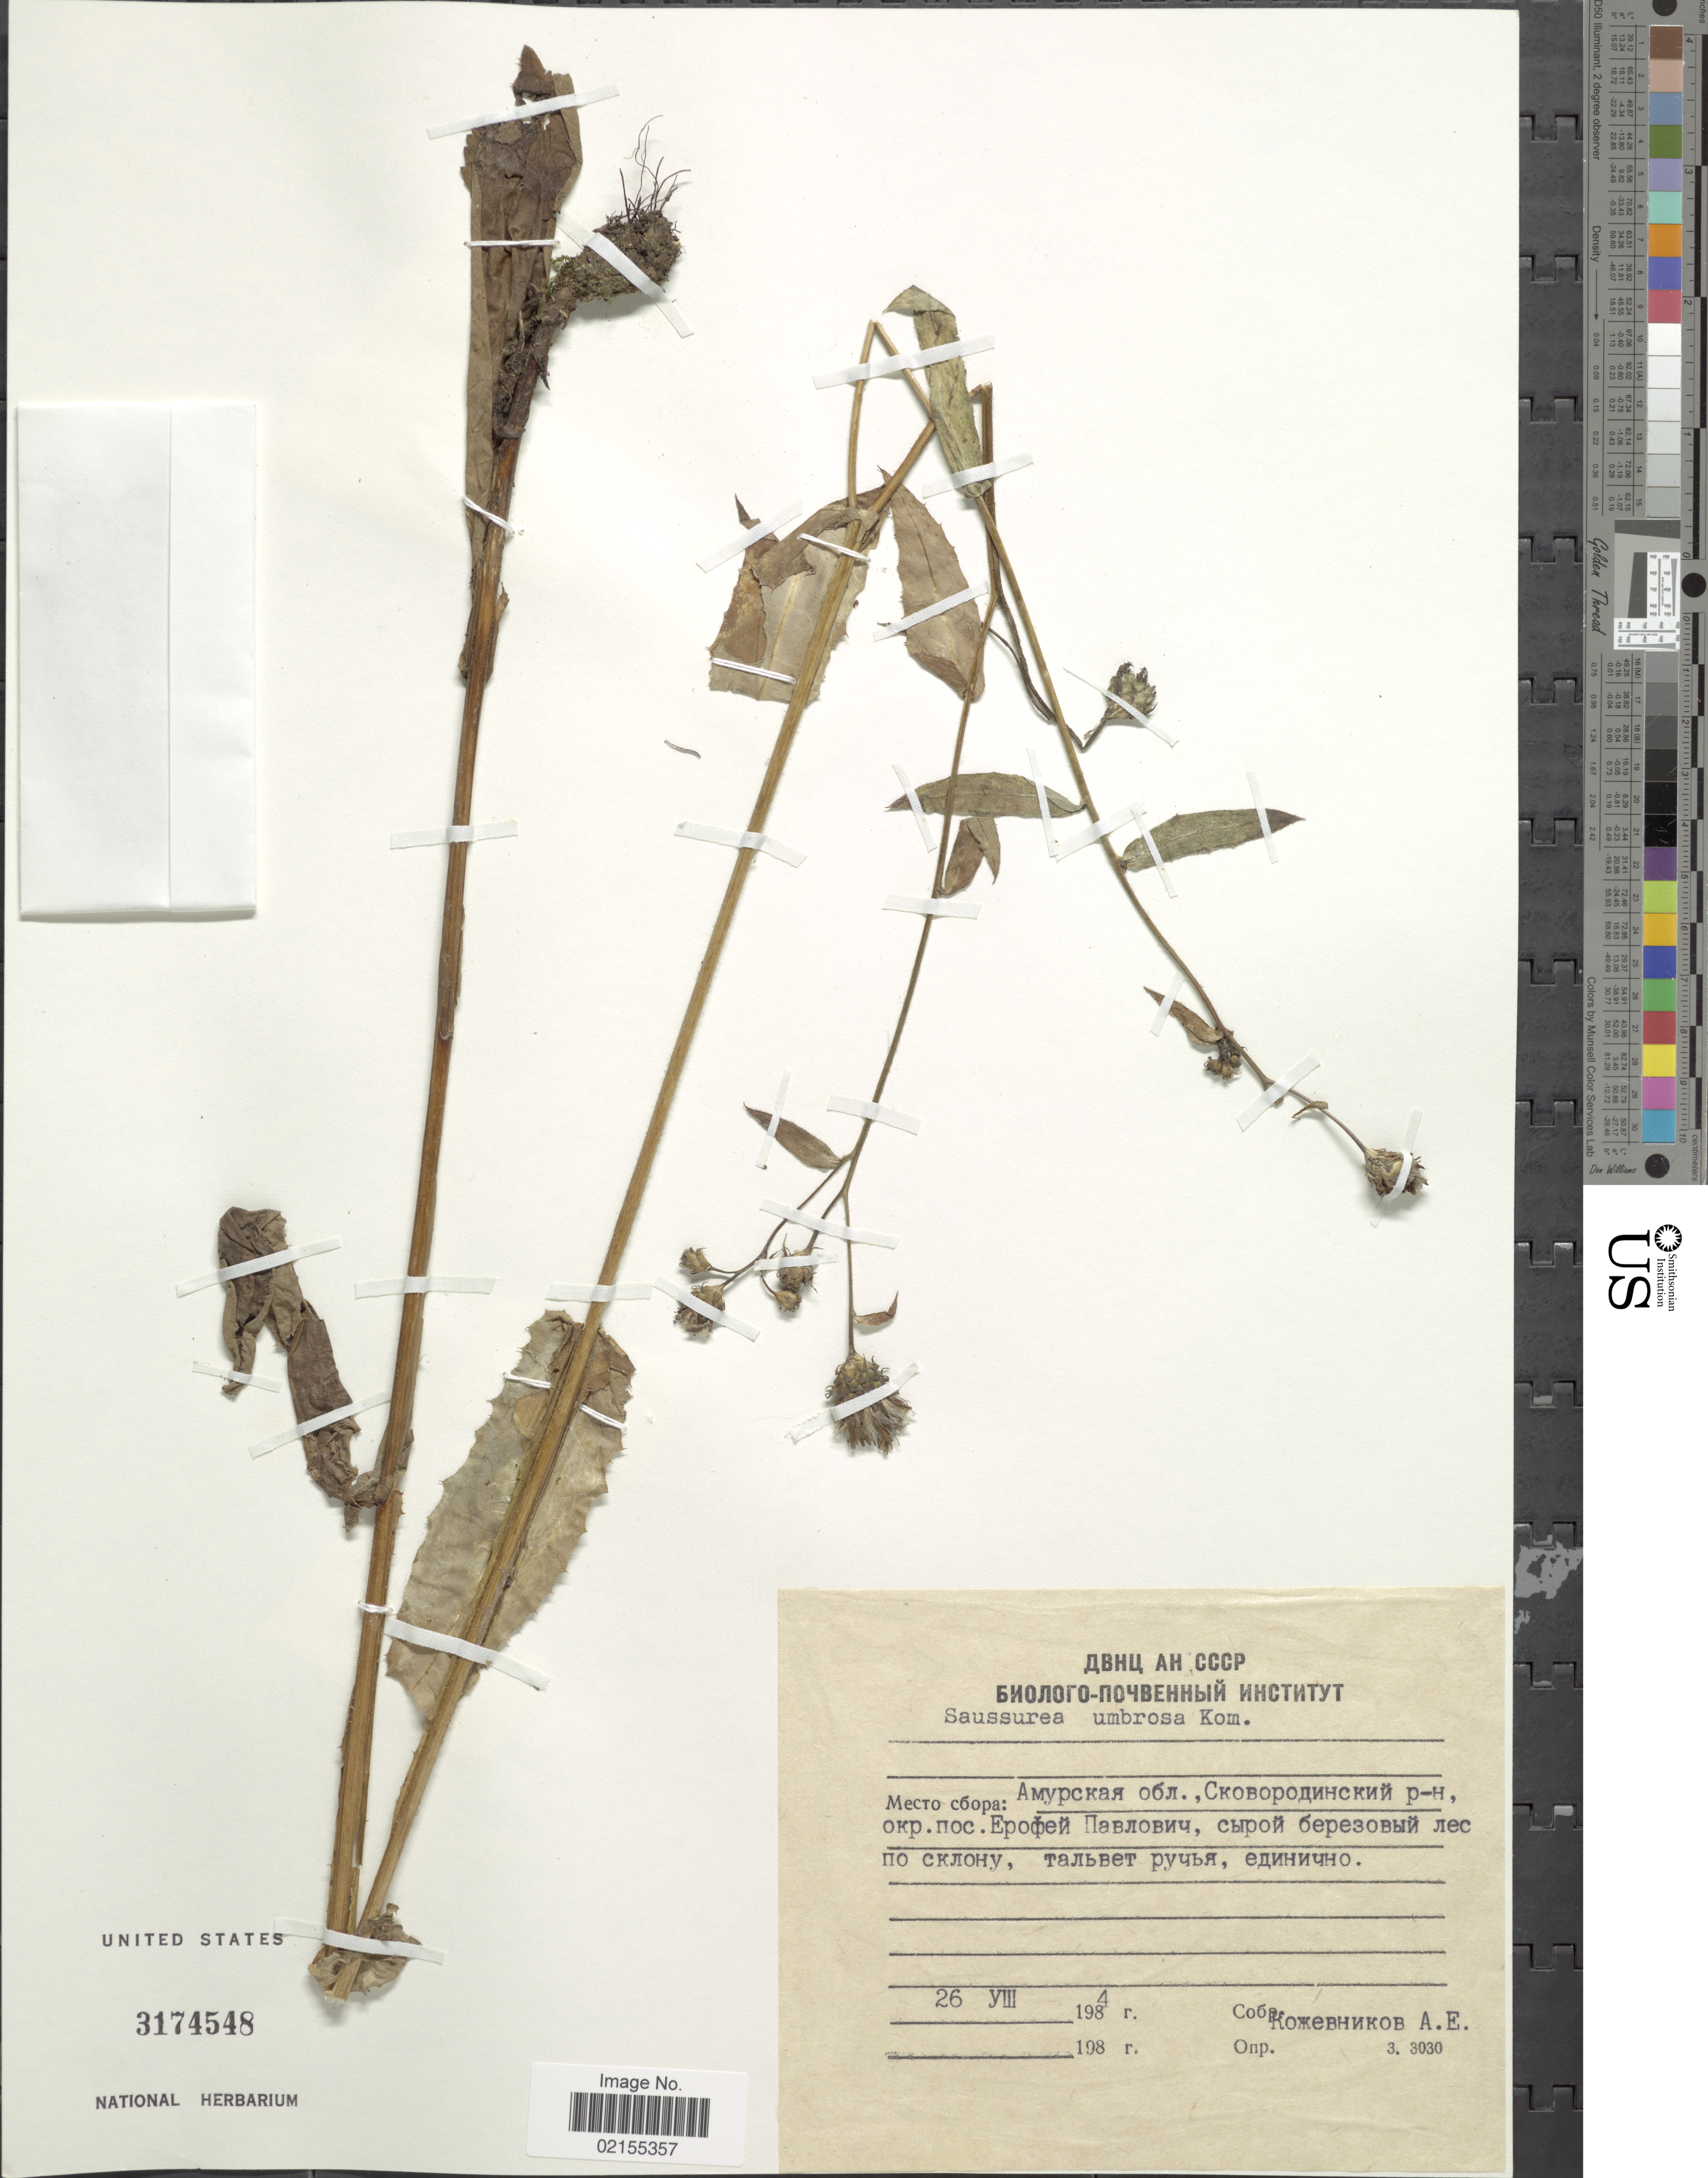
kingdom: Plantae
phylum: Tracheophyta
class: Magnoliopsida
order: Asterales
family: Asteraceae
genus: Saussurea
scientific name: Saussurea umbrosa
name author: Kom.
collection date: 1984-08-26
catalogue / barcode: US 3174548